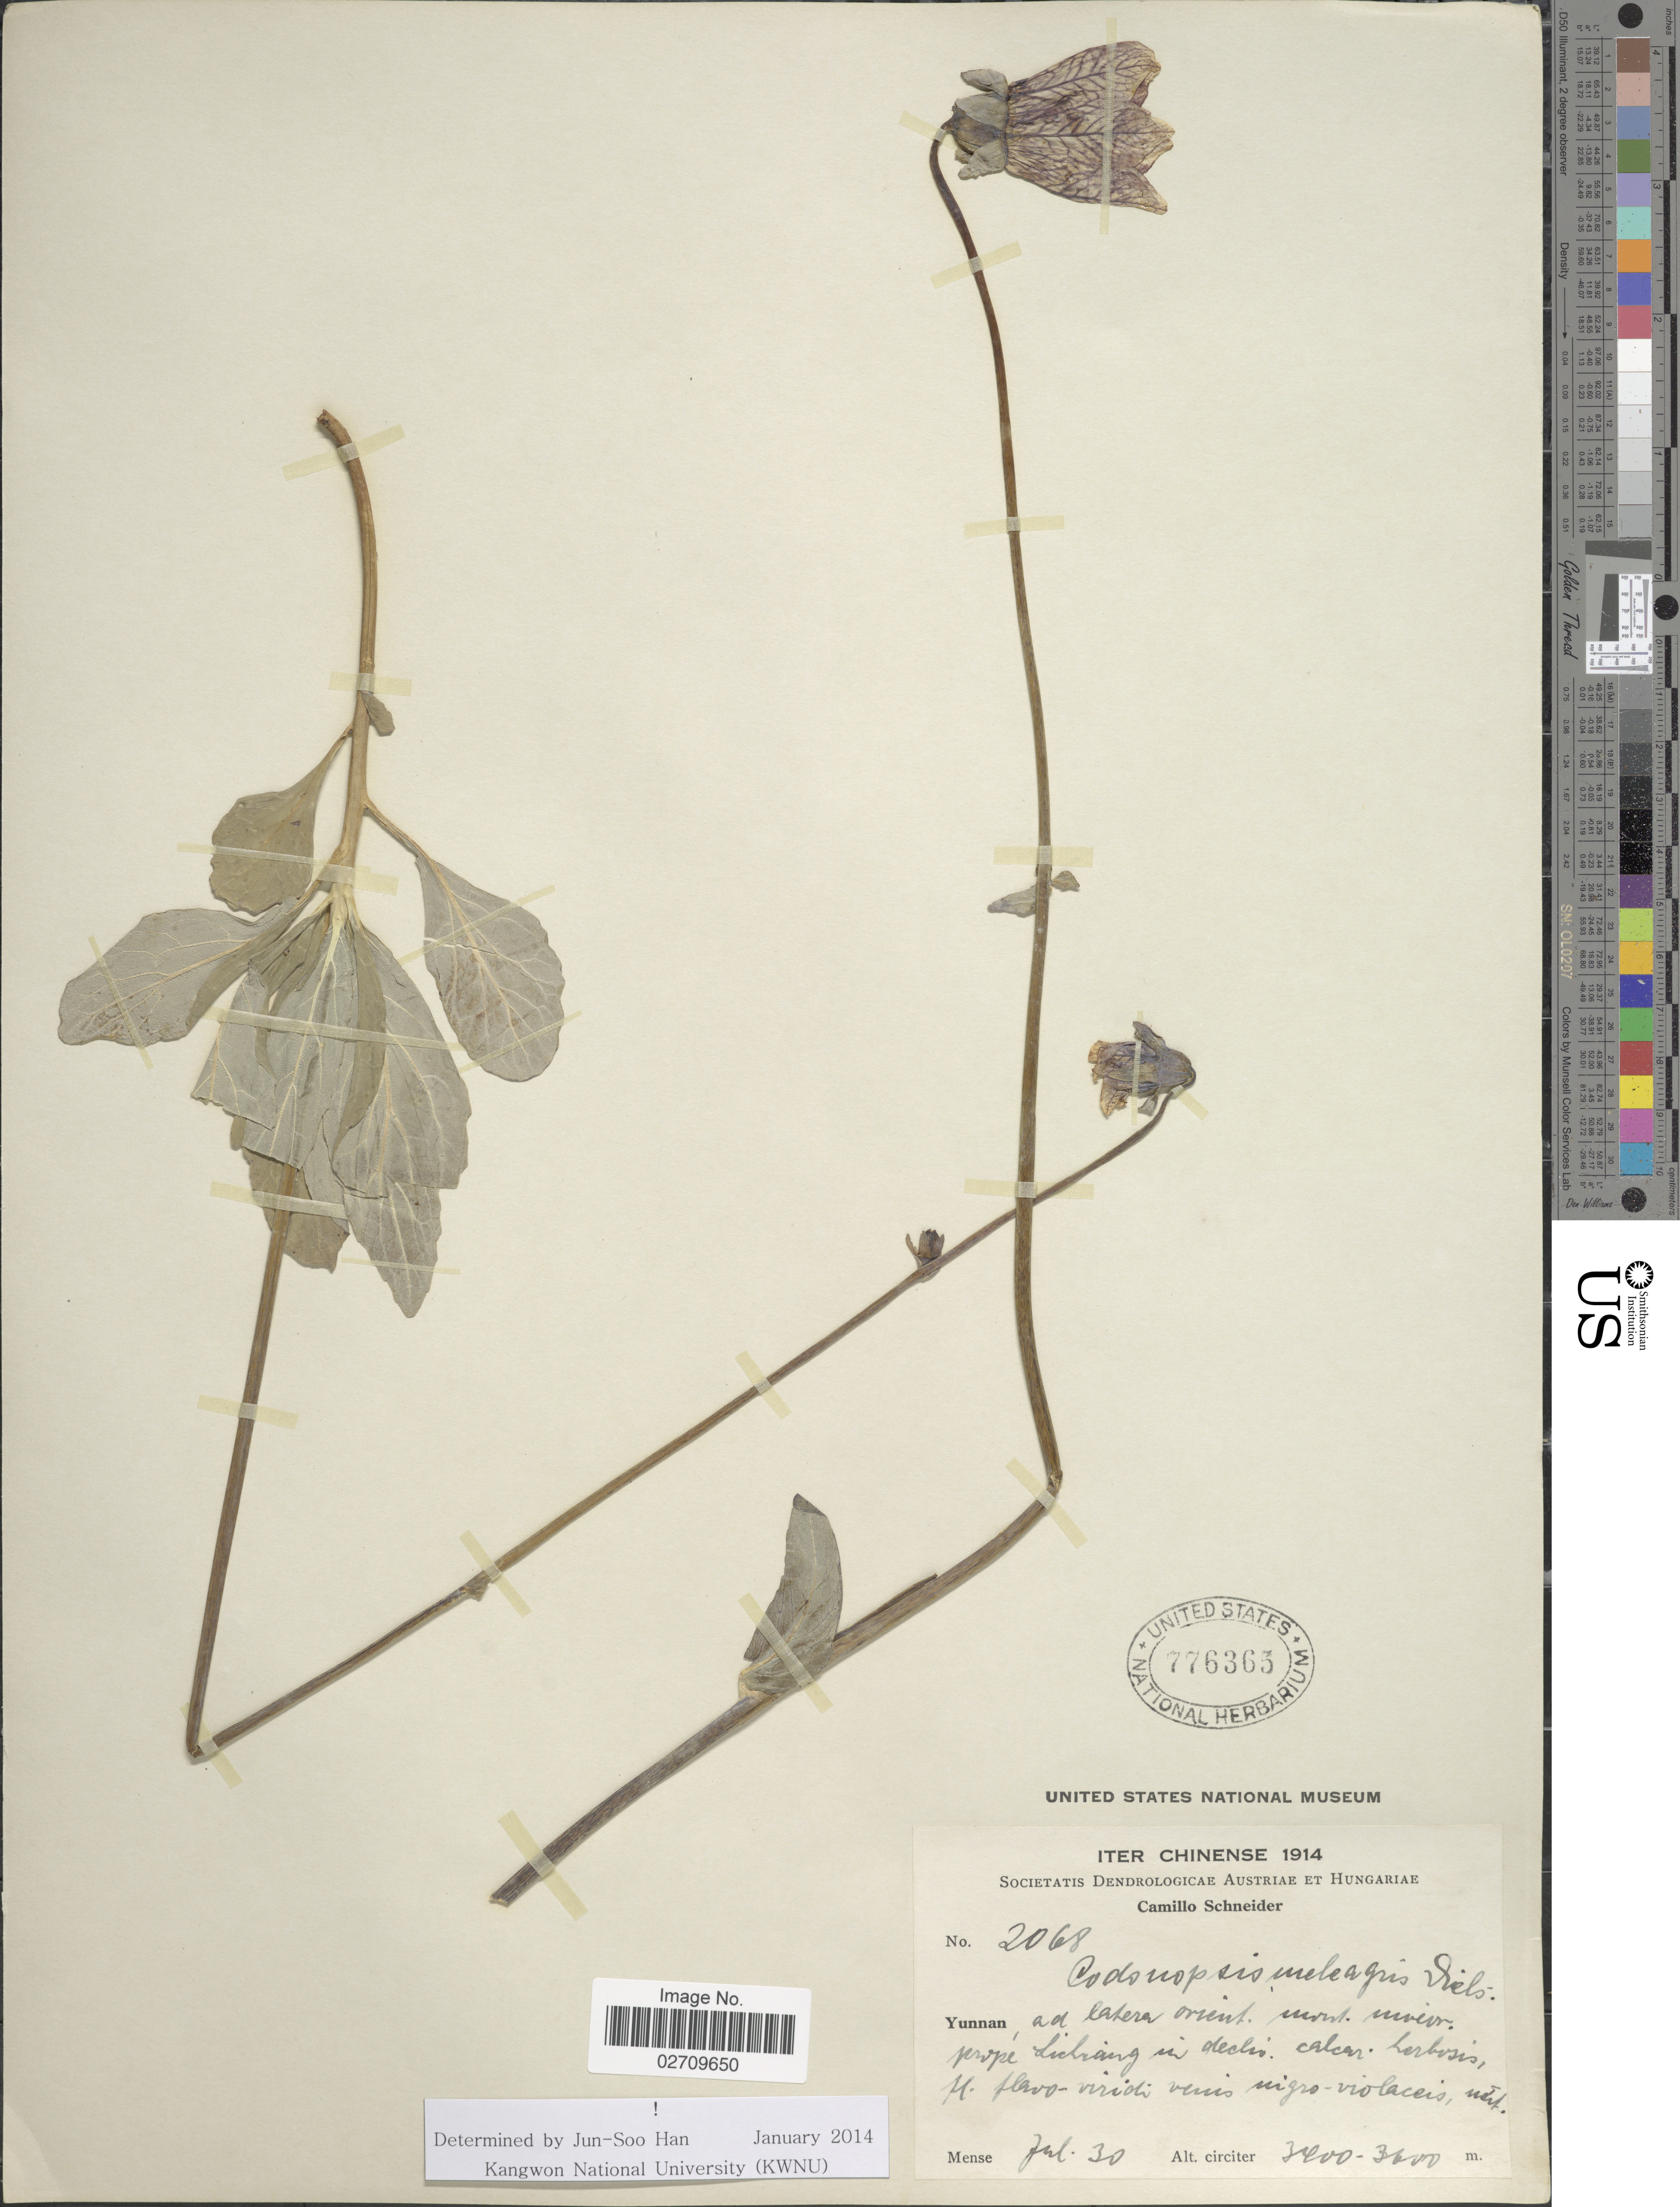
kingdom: Plantae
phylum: Tracheophyta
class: Magnoliopsida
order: Asterales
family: Campanulaceae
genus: Codonopsis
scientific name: Codonopsis meleagris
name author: Diels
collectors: C. K. Schneider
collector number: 2068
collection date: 1914-07-30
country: China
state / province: Yunnan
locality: Ad latera orient. mont. nivcar. prope Lichiang in delciv. calcar. Herbosis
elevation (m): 3400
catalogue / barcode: US 776365